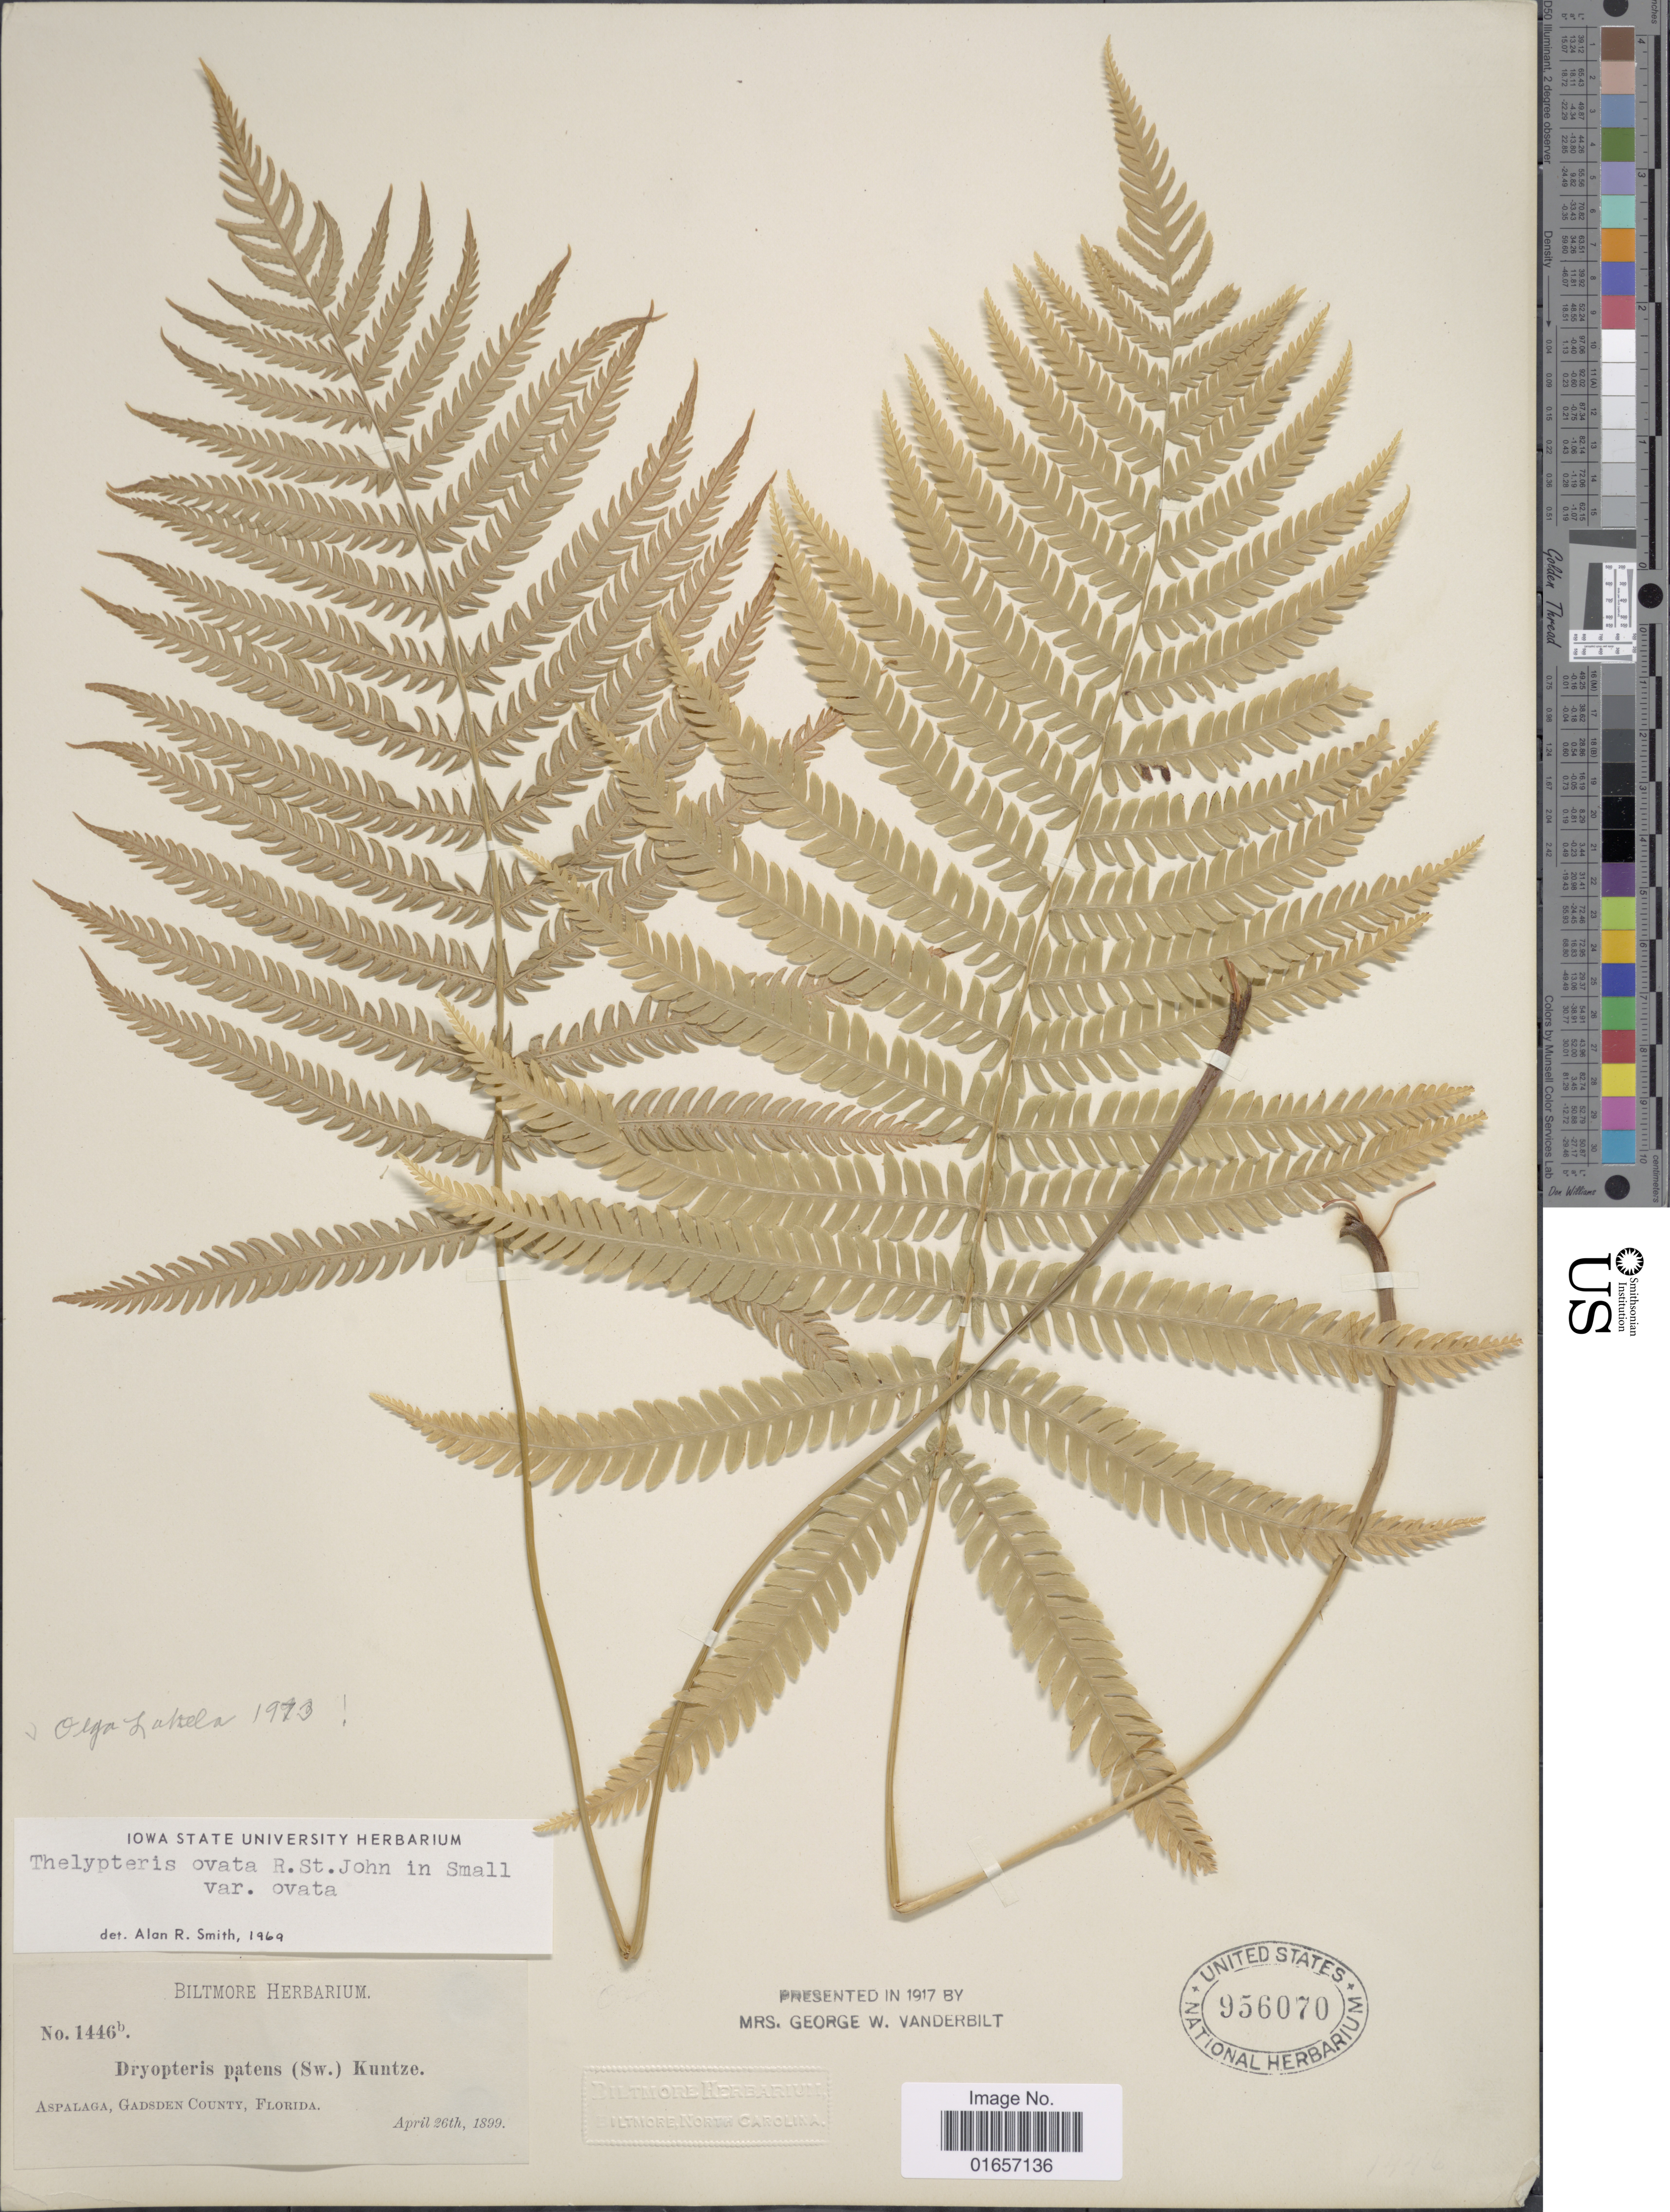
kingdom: Plantae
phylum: Tracheophyta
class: Polypodiopsida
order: Polypodiales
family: Thelypteridaceae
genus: Christella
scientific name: Christella ovata var. ovata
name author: (R.P. St. John) Á. Löve & D. Löve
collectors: ex herb. Biltmore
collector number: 1446b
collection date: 1899-04-26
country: United States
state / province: Florida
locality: Aspalaga, Gadsden County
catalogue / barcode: US 956070